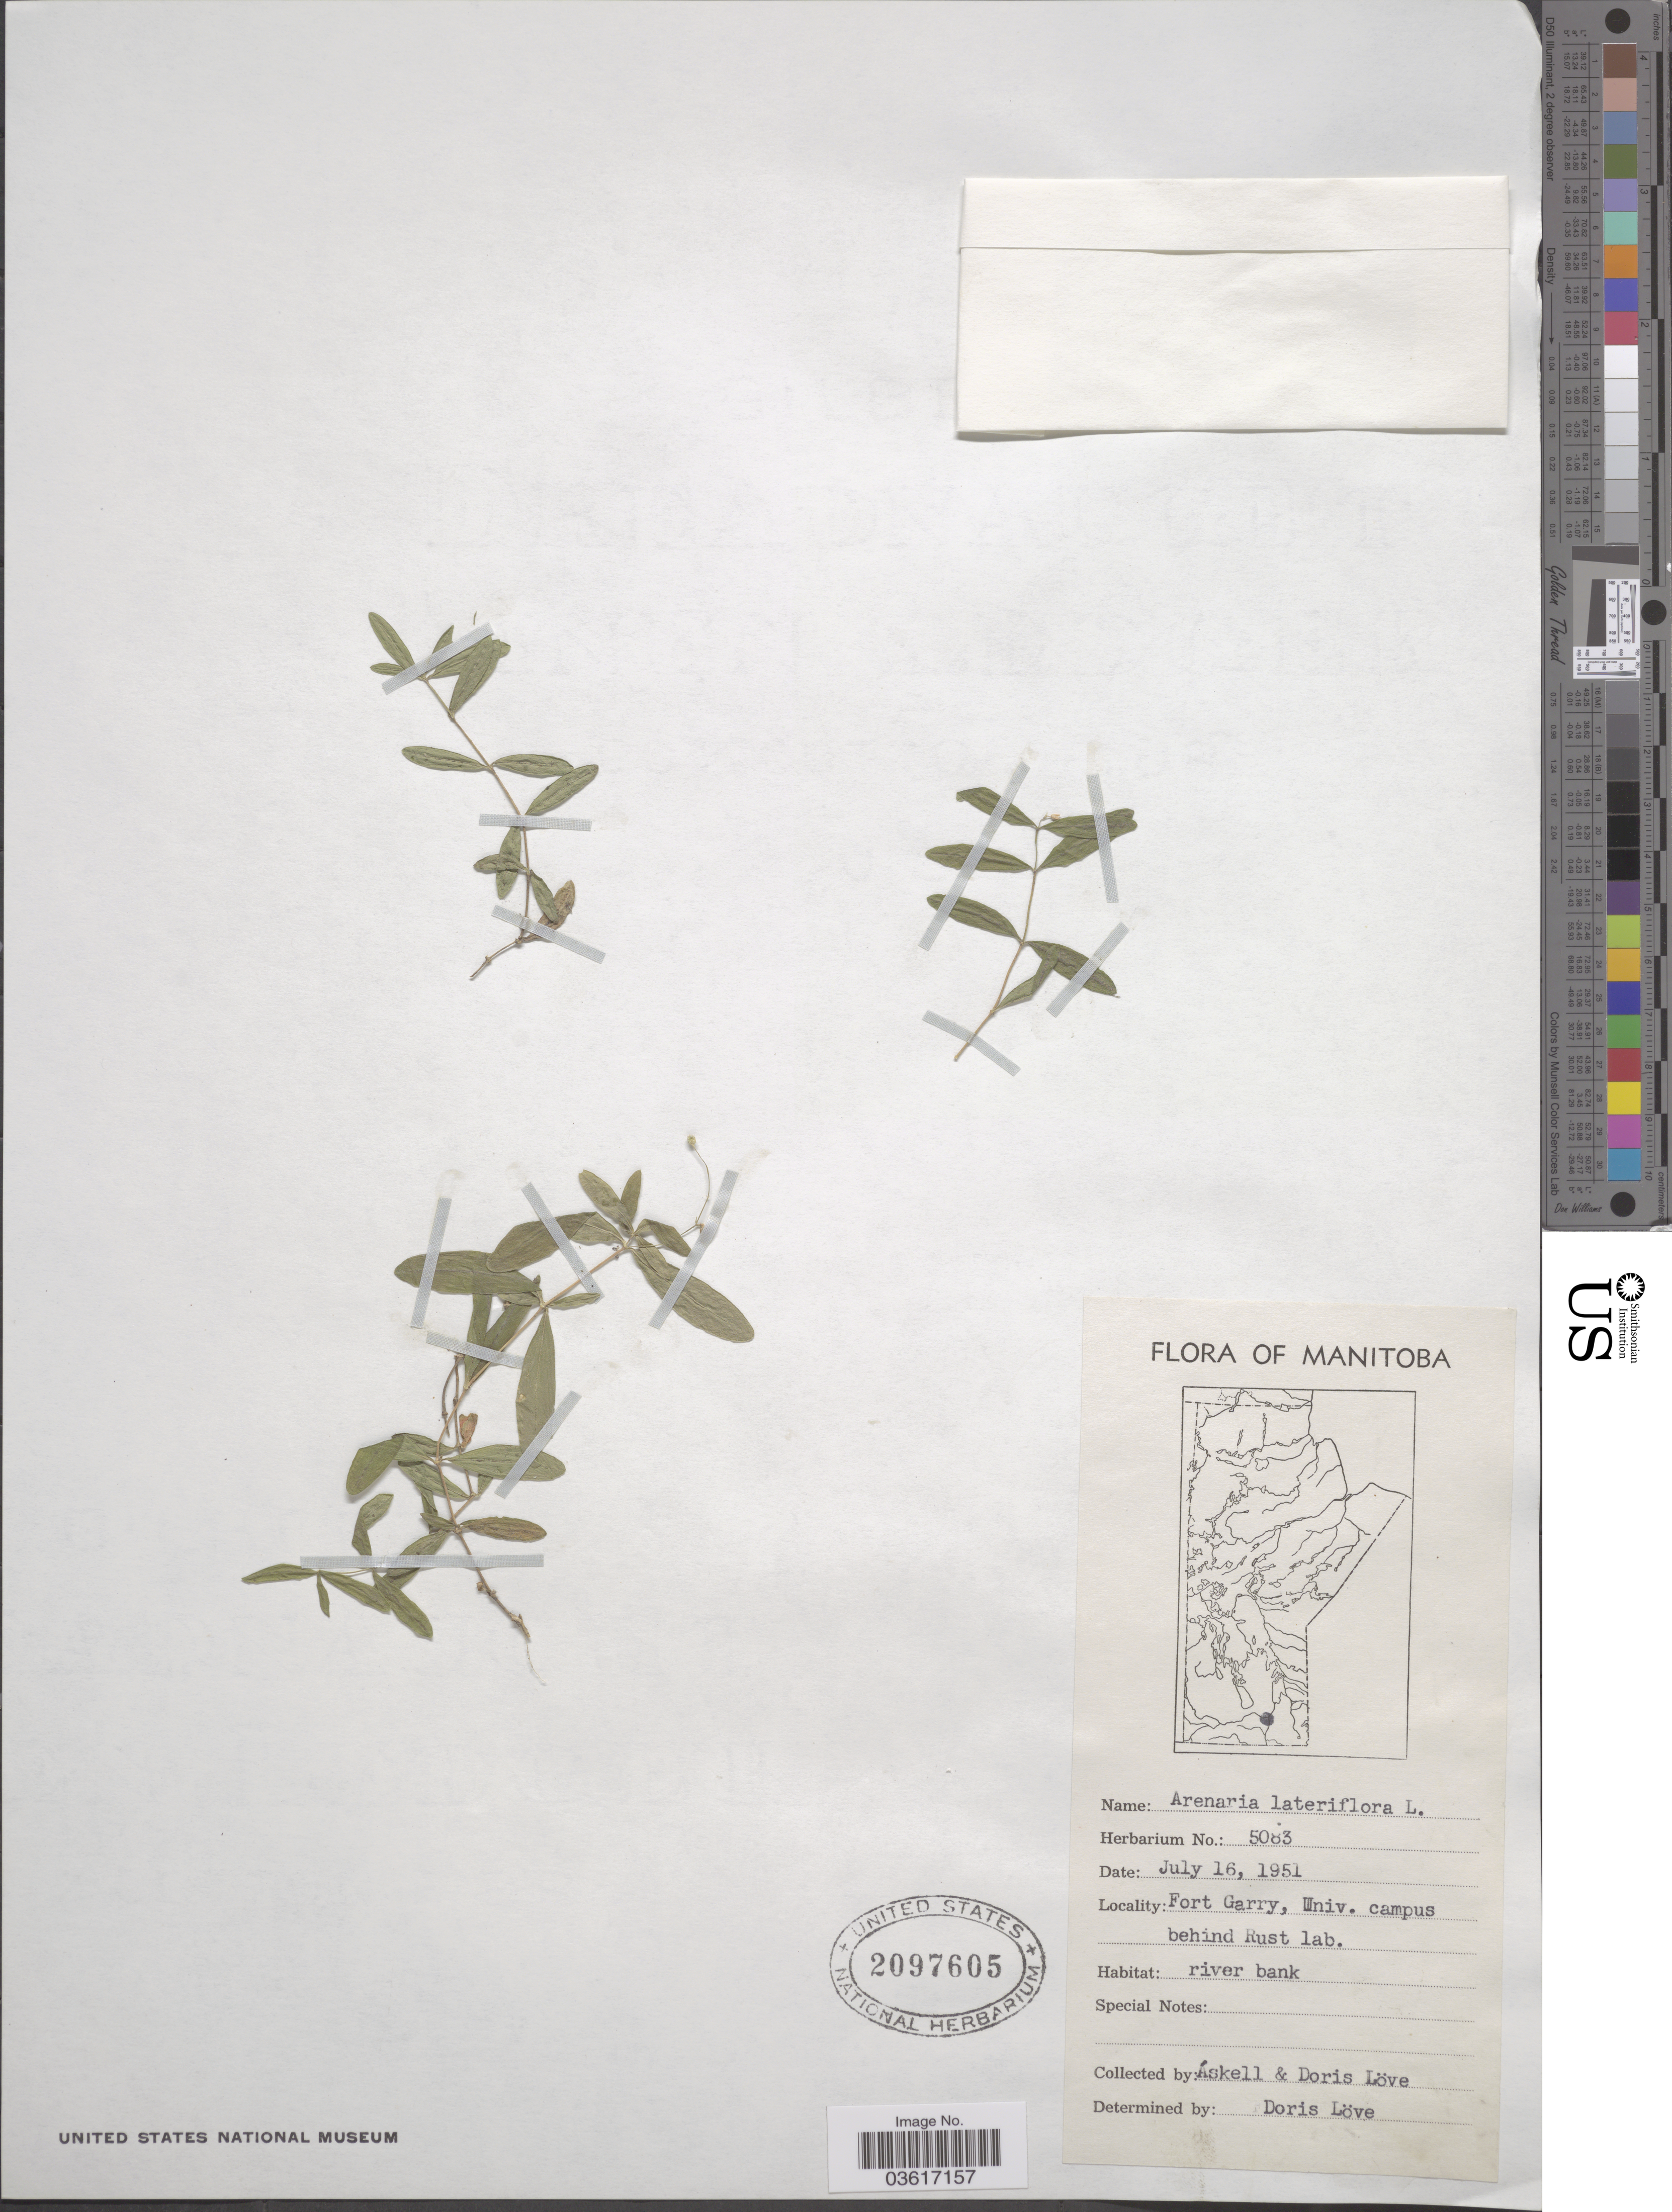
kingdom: Plantae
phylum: Tracheophyta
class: Magnoliopsida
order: Caryophyllales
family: Caryophyllaceae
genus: Moehringia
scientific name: Moehringia lateriflora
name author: (L.) Fenzl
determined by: Strong, Mark T., (BOT), Smithsonian Institution - National Museum of Natural History (UNITED STATES)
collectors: Á. Löve & D. Löve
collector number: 5083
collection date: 1951-07-16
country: Canada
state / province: Manitoba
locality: Fort Garry, Univ. campus behind Rust lab.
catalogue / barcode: US 2097605